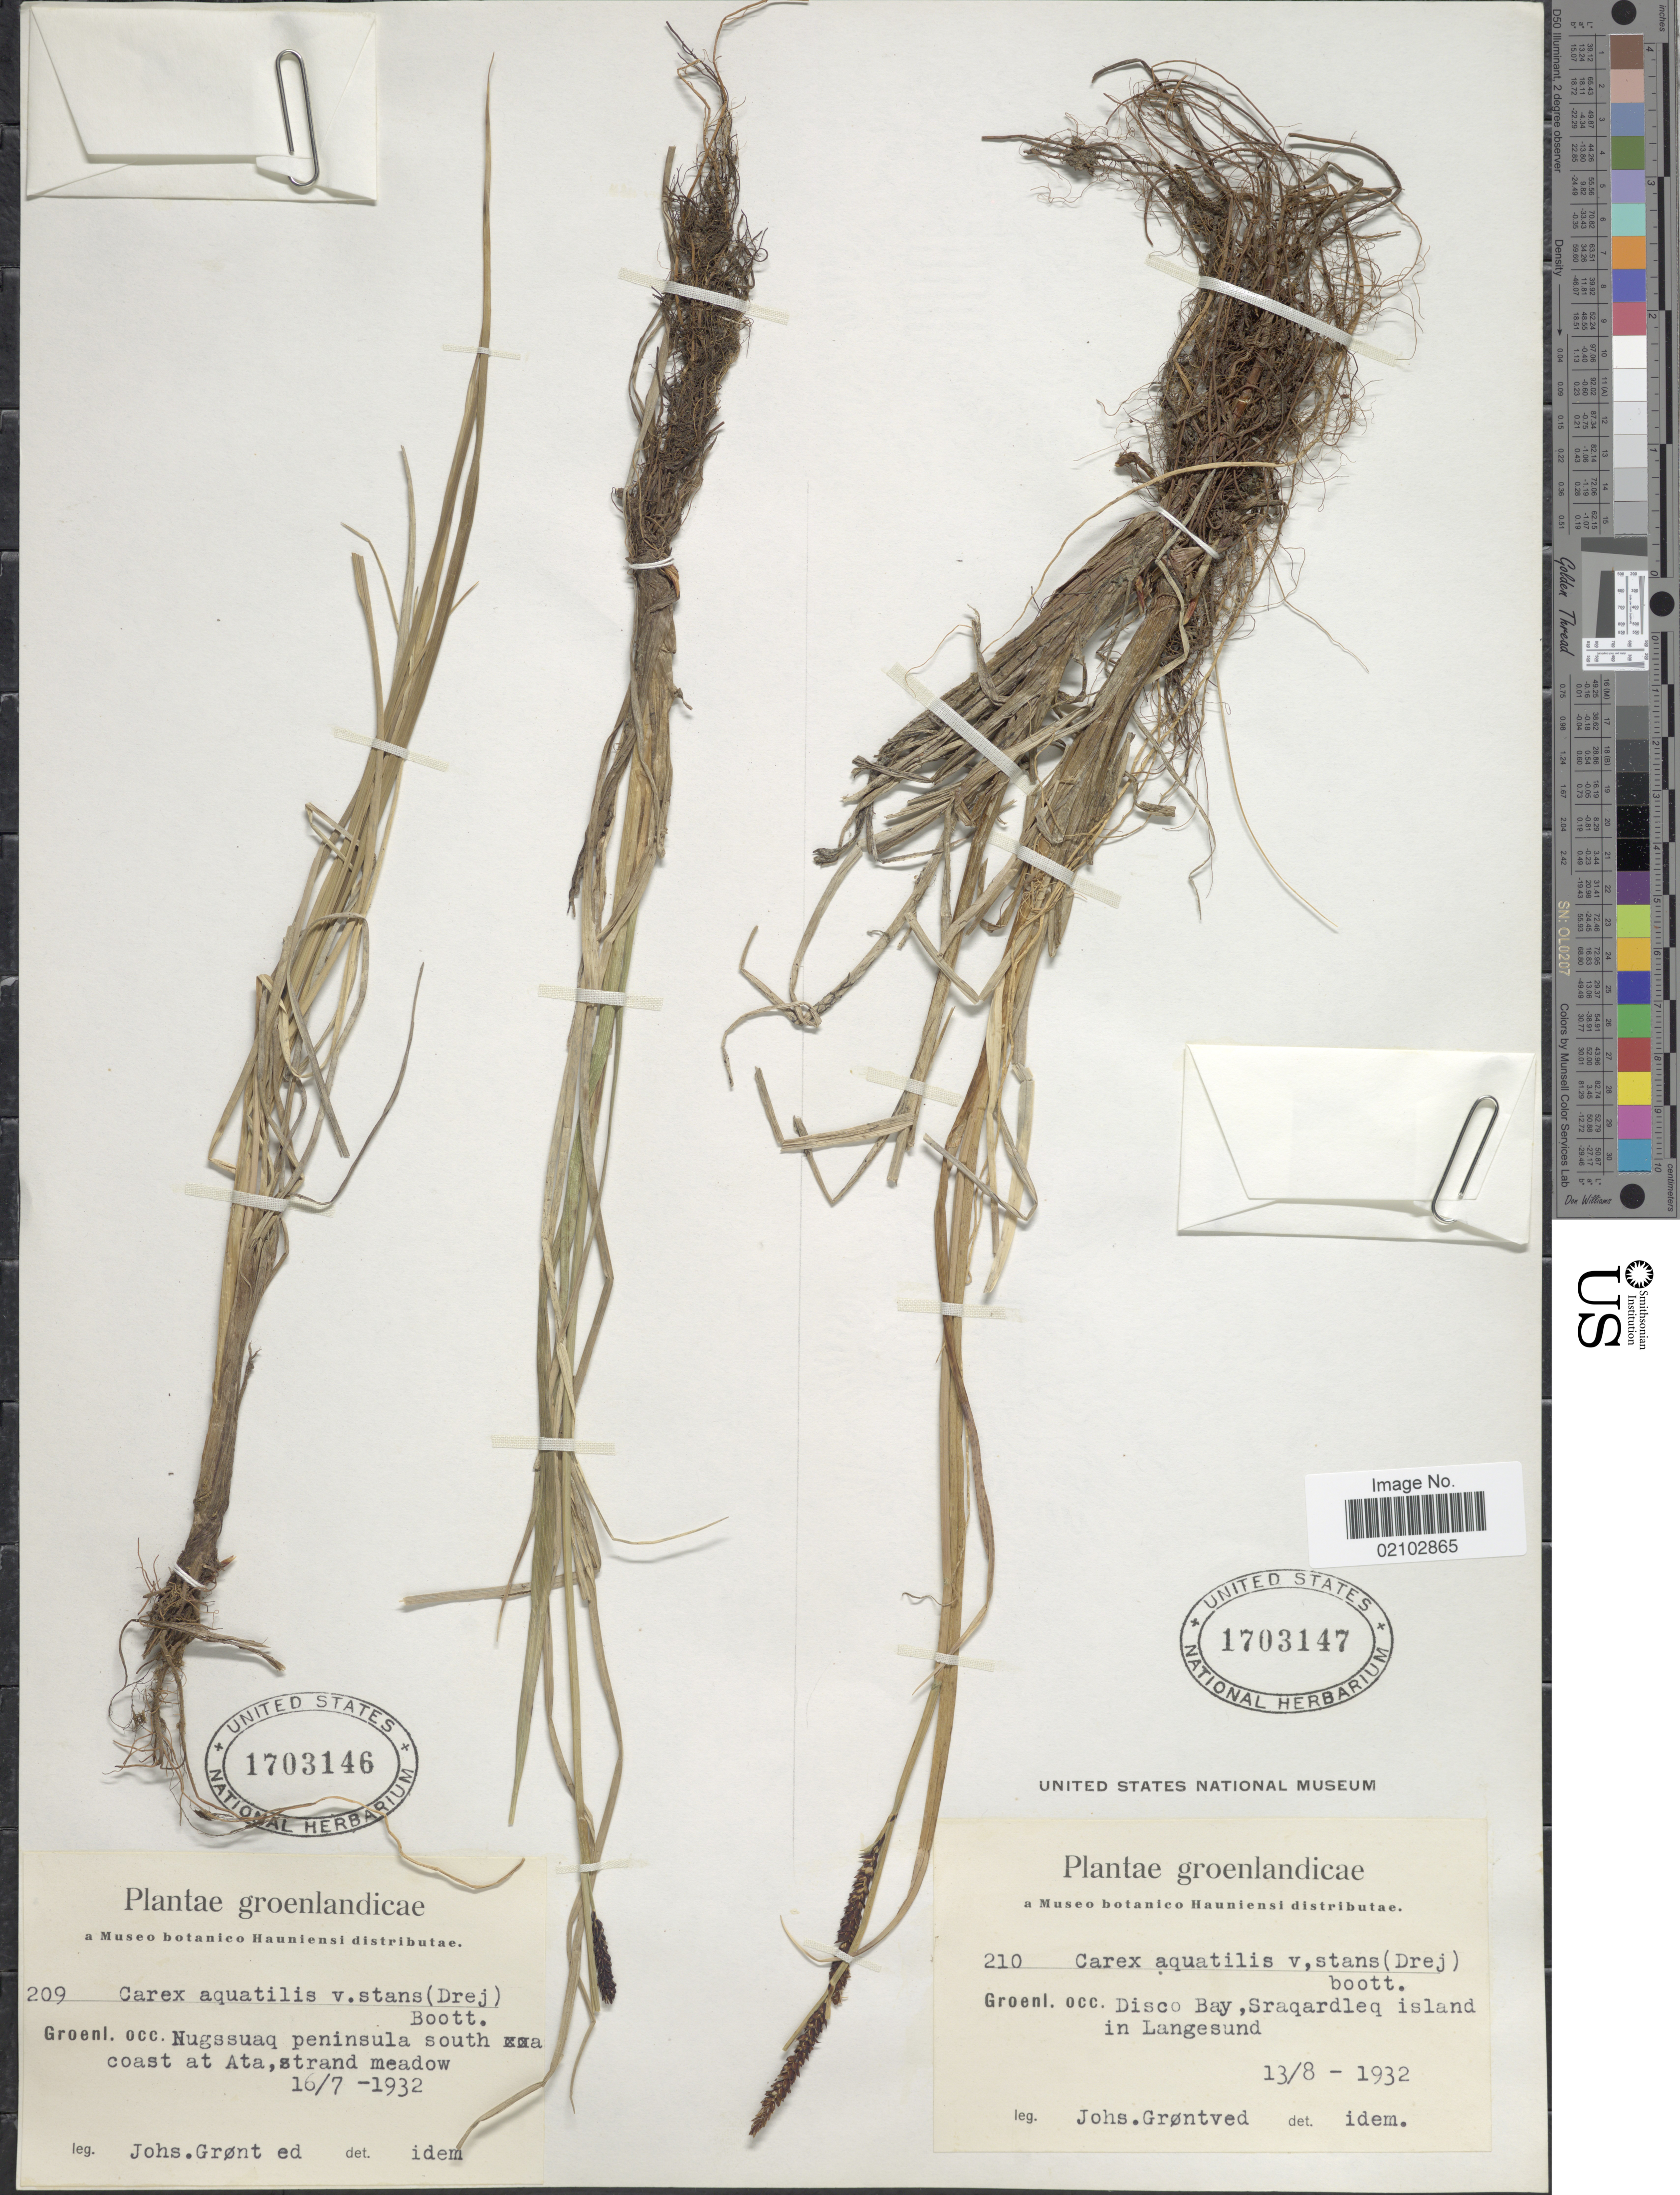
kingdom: Plantae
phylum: Tracheophyta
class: Liliopsida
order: Poales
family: Cyperaceae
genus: Carex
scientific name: Carex aquatilis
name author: Wahlenb.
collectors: J. Grøntved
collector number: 210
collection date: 1932-08-13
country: Greenland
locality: Groenlandicae, Groenl. occ. Disco Bay, Sraqardleg island in Langesund.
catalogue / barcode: US 1703147-2